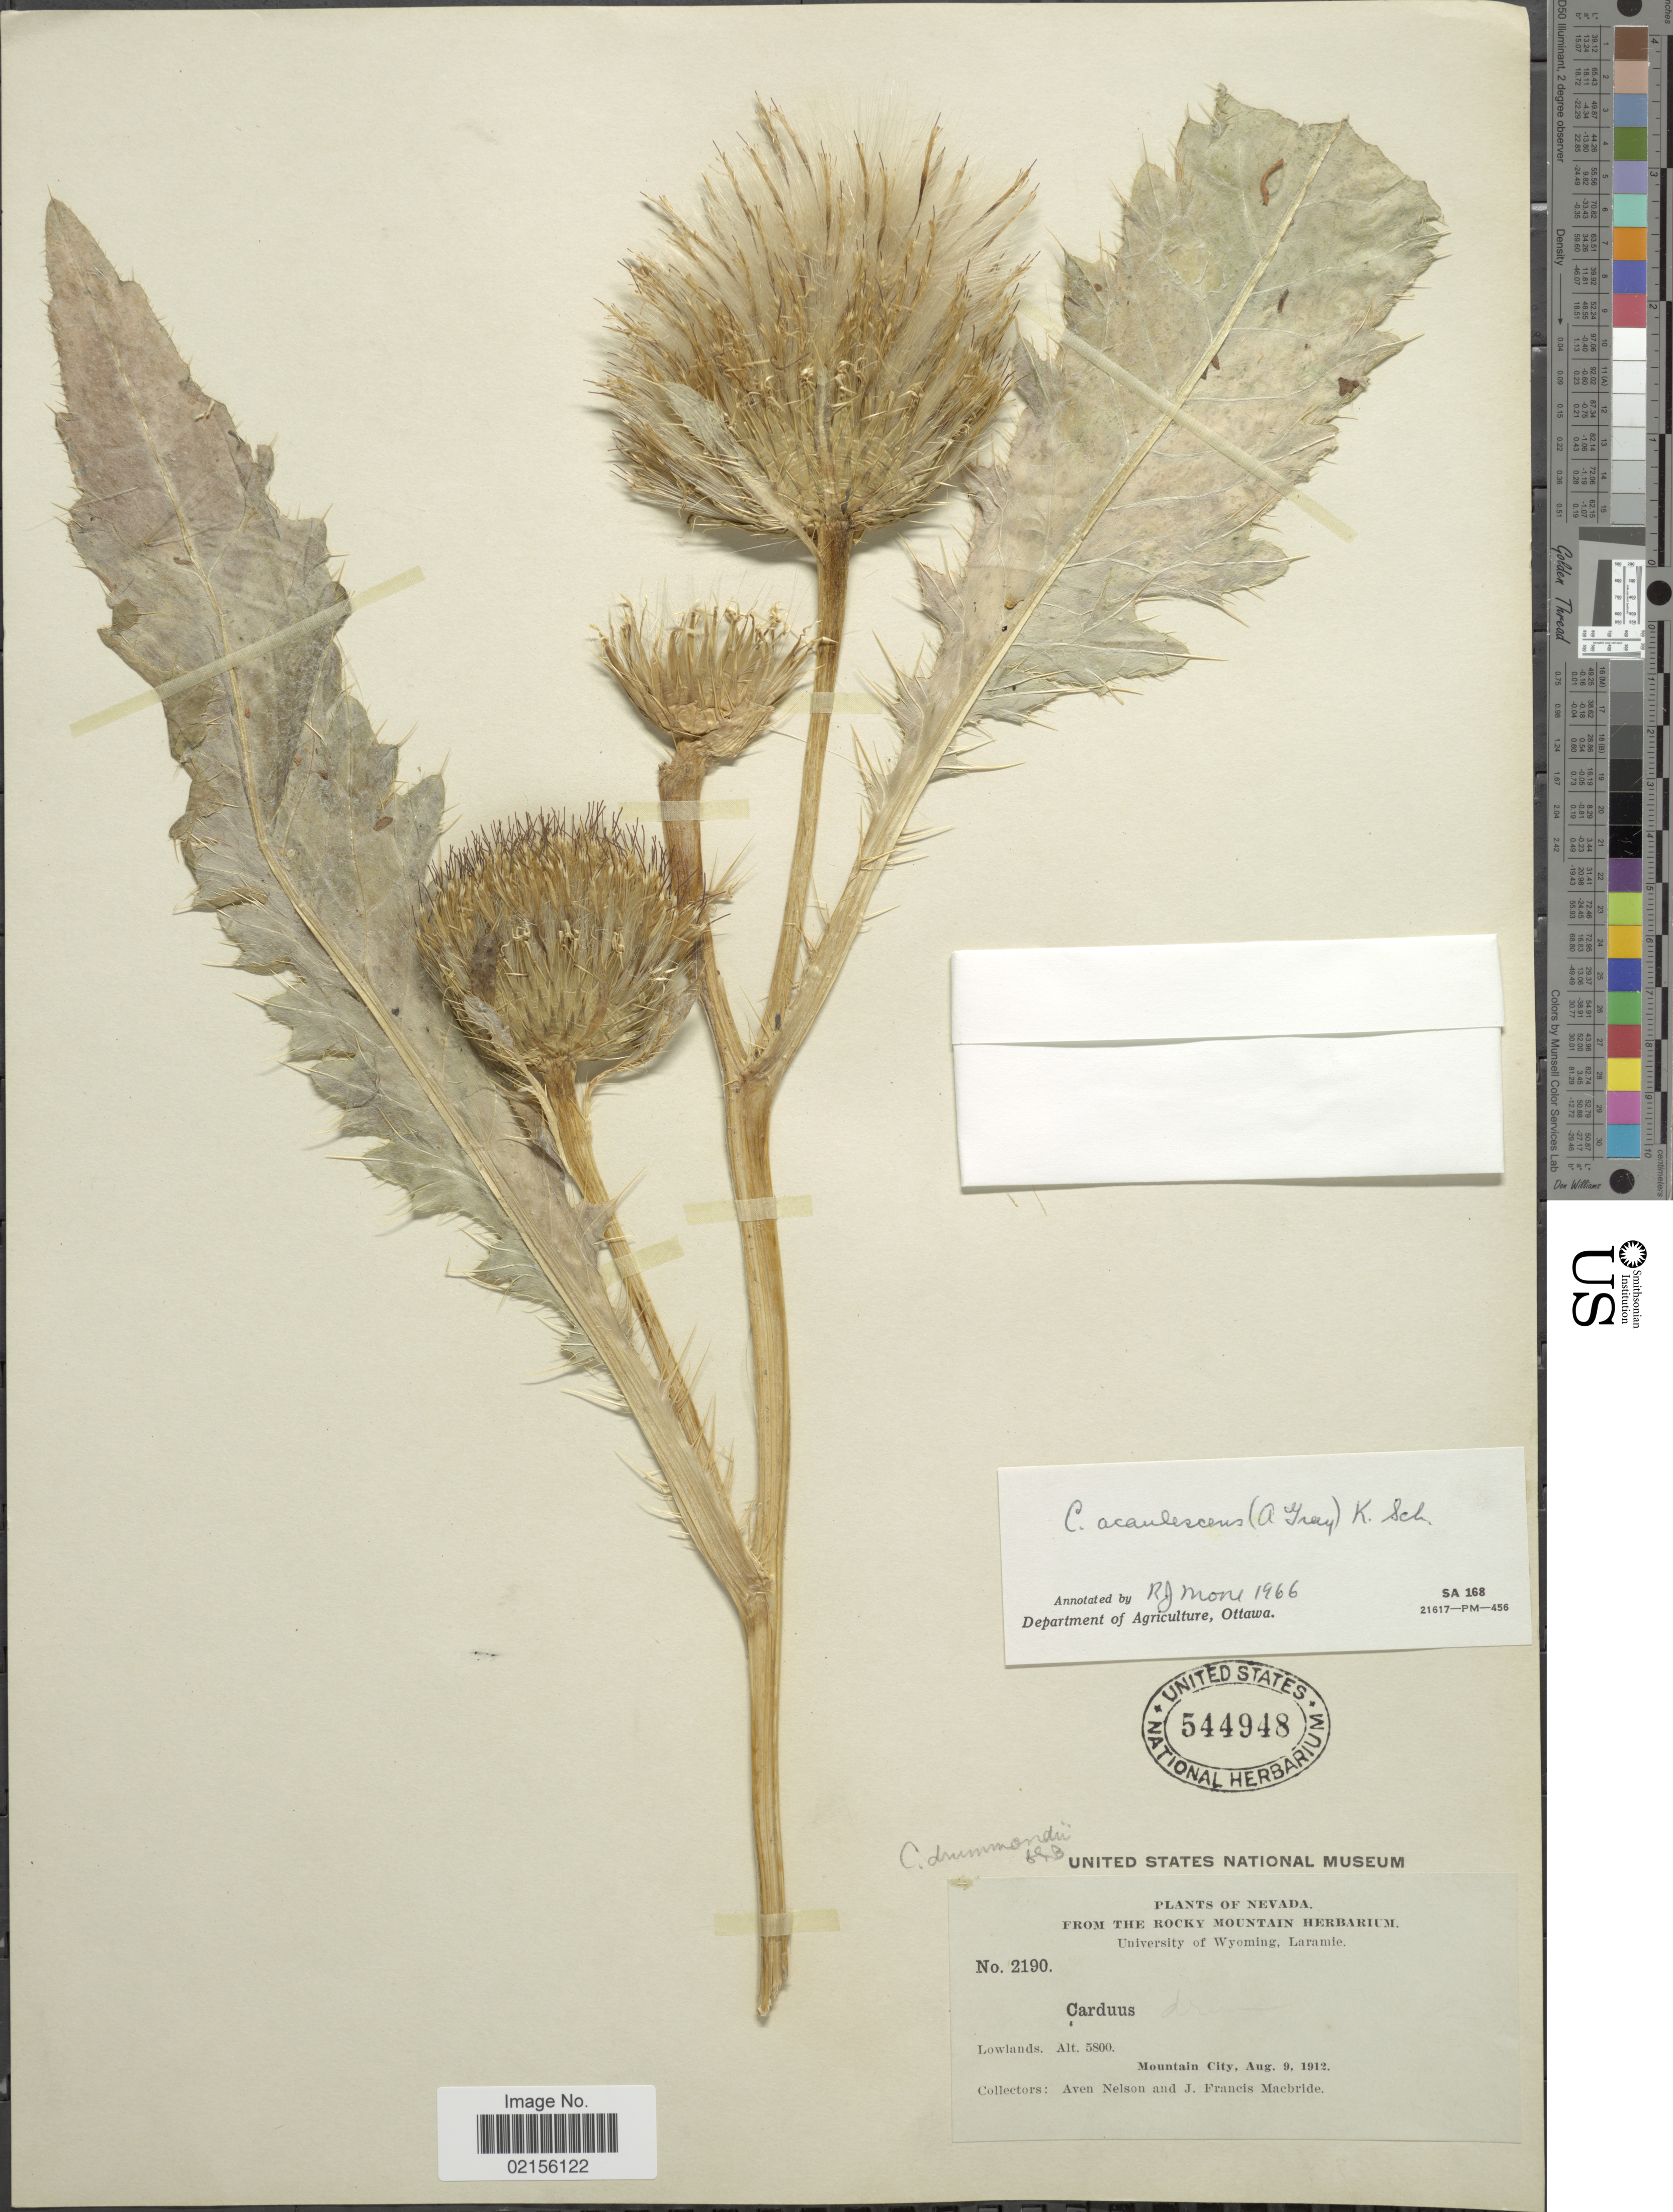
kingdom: Plantae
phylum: Tracheophyta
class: Magnoliopsida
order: Asterales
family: Asteraceae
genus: Cirsium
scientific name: Cirsium scariosum var. americanum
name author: (A. Gray) D.J. Keil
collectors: A. Nelson & J. F. Macbride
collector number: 2190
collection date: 1912-08-09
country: United States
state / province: Nevada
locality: Lowlands, Mountain City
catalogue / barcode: US 544948